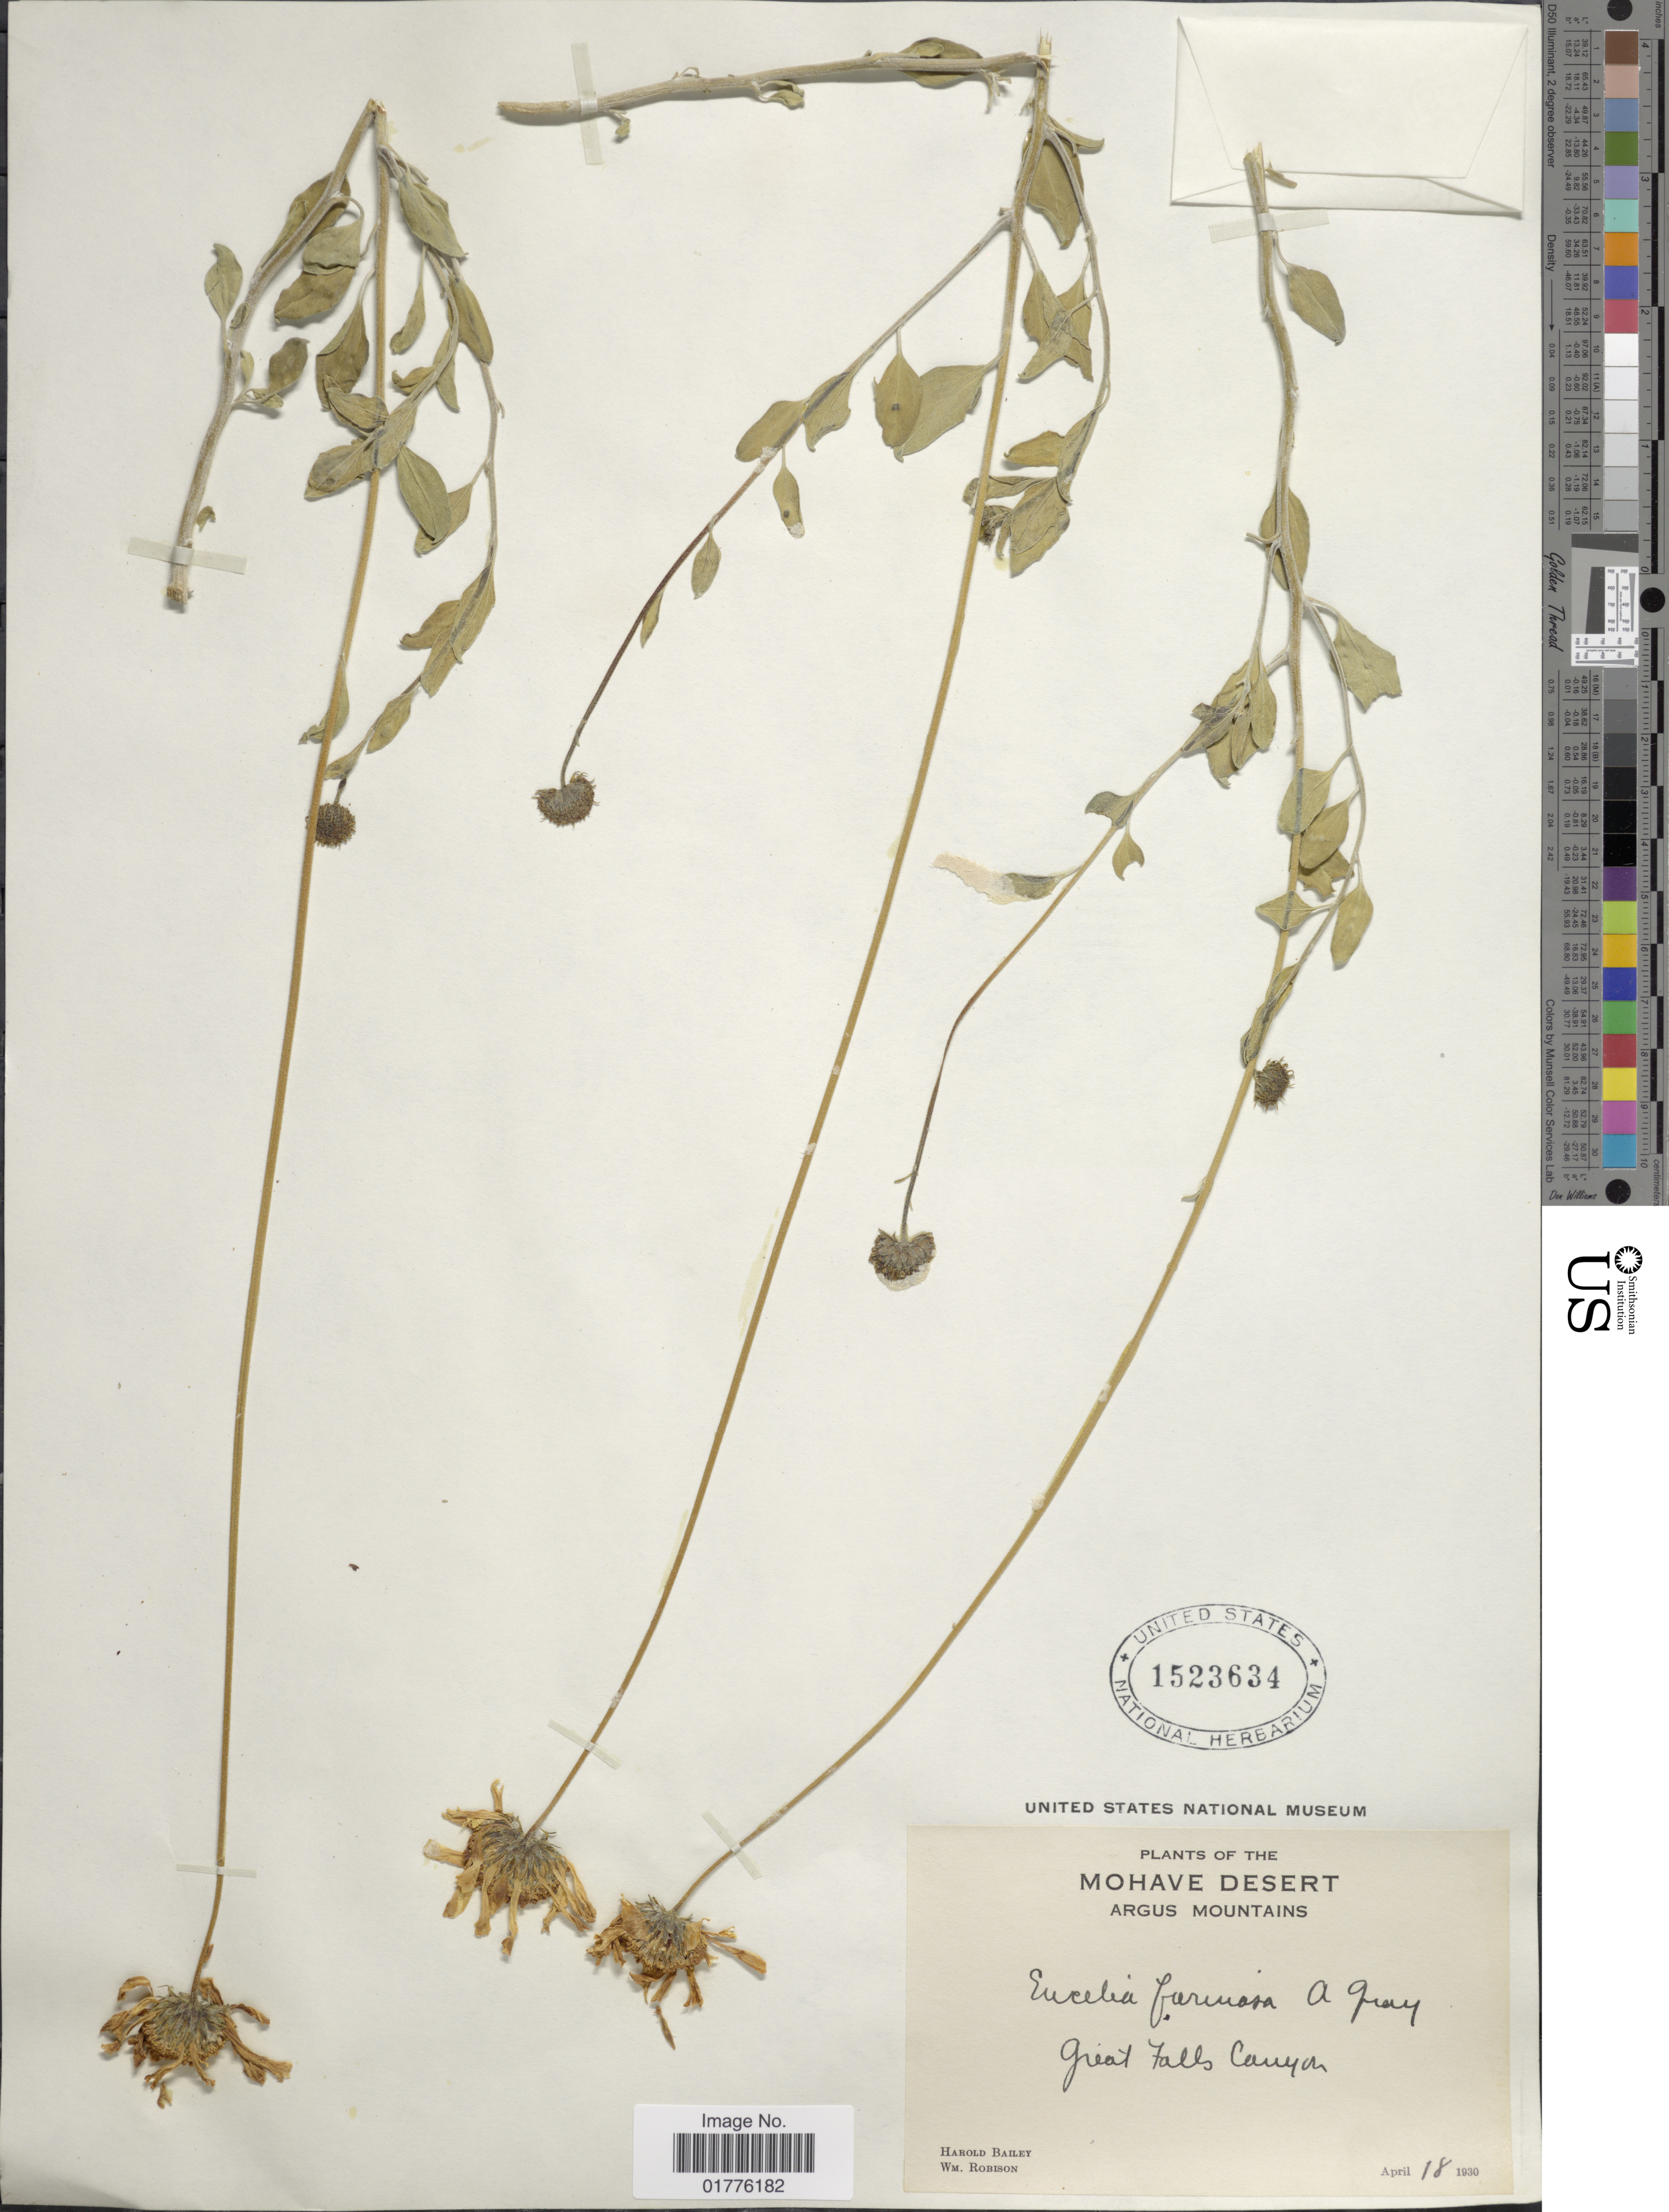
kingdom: Plantae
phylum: Tracheophyta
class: Magnoliopsida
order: Asterales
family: Asteraceae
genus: Encelia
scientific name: Encelia farinosa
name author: A. Gray ex Torr. in Emory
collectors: H. Bailey & W. Robison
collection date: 1930-04-18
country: United States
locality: Mohave Desert. Argus Mountains. Great Falls Canyon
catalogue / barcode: US 1523634